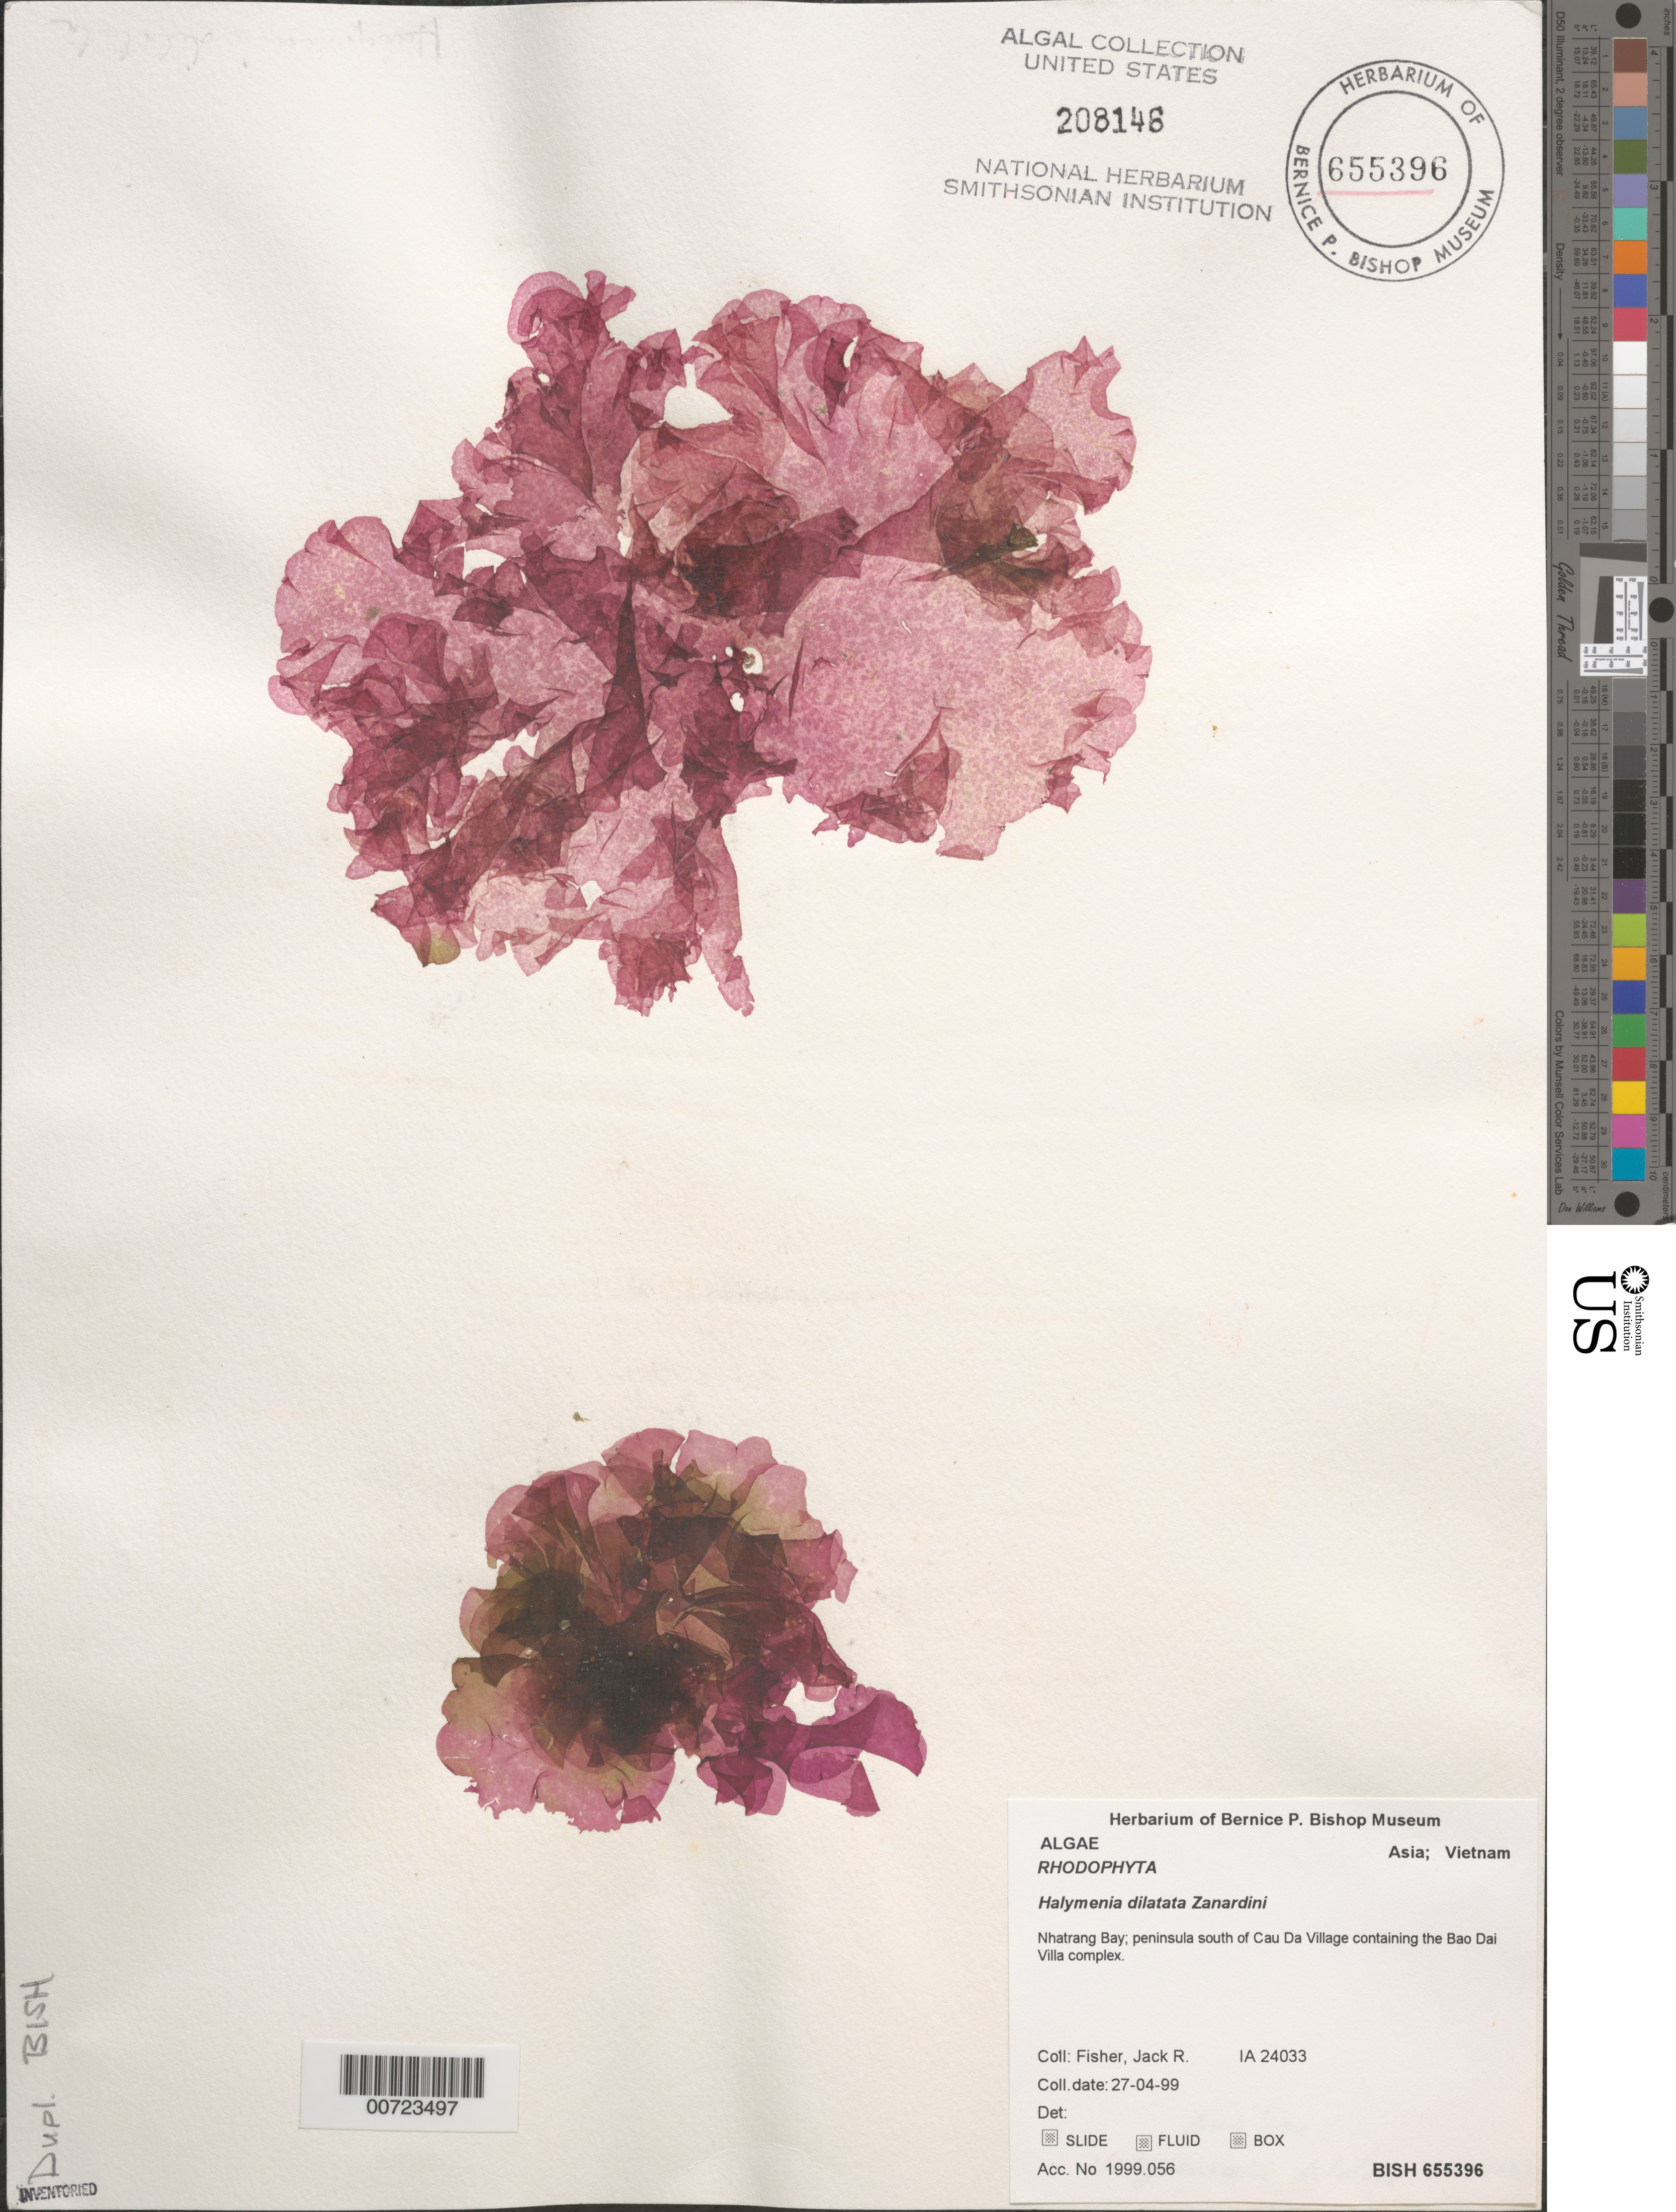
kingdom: Plantae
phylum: Rhodophyta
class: Florideophyceae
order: Halymeniales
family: Halymeniaceae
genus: Halymenia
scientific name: Halymenia dilatata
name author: Zanardini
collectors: J. Fisher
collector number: IAA 24033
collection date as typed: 27 Apr 1999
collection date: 1999-04-27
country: Vietnam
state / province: Phu Khanh Province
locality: Nhatrang Bay, peninsula south of Cau Da Village containing the Bao Dai Villa complex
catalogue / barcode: US 208148